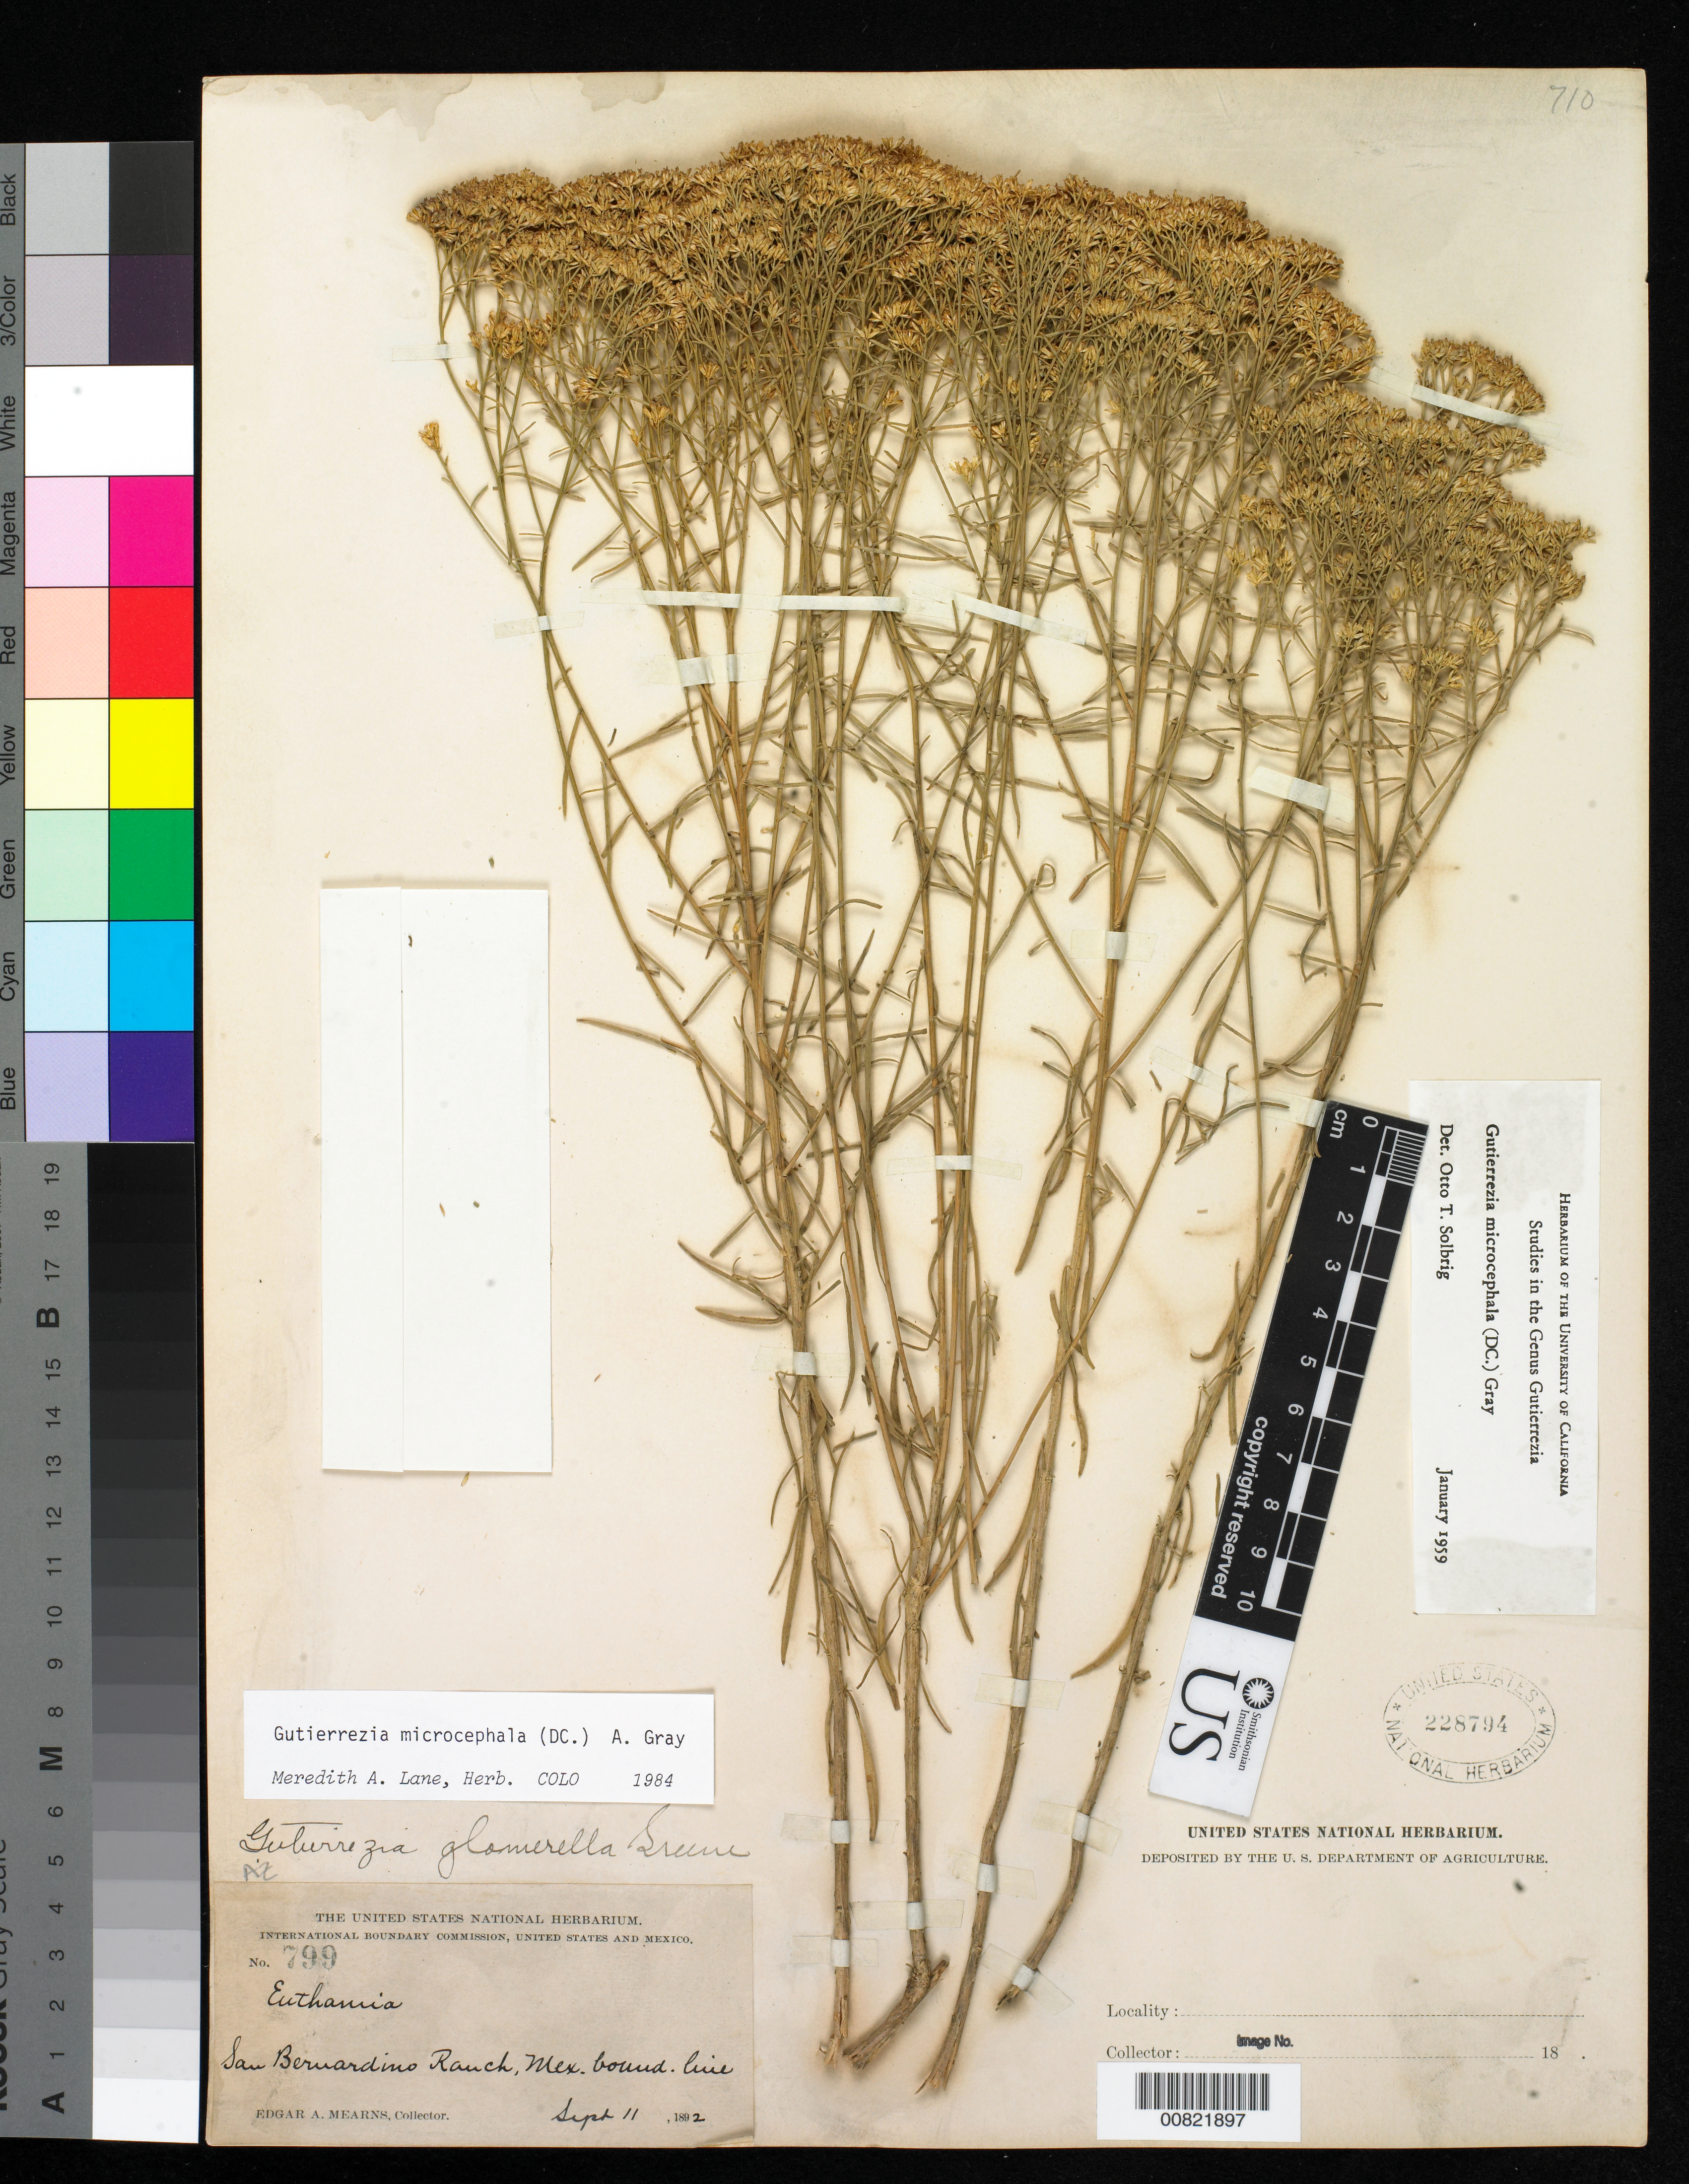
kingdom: Plantae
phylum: Tracheophyta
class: Magnoliopsida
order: Asterales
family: Asteraceae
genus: Gutierrezia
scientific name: Gutierrezia microcephala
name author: (DC.) A. Gray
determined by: Lane, M. A.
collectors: E. A. Mearns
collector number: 799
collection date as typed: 11 Sep 1892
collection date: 1892-09-11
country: United States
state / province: Arizona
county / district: Cochise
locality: San Bernardino Ranch, Mexican Boundary Line.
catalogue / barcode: US 228794